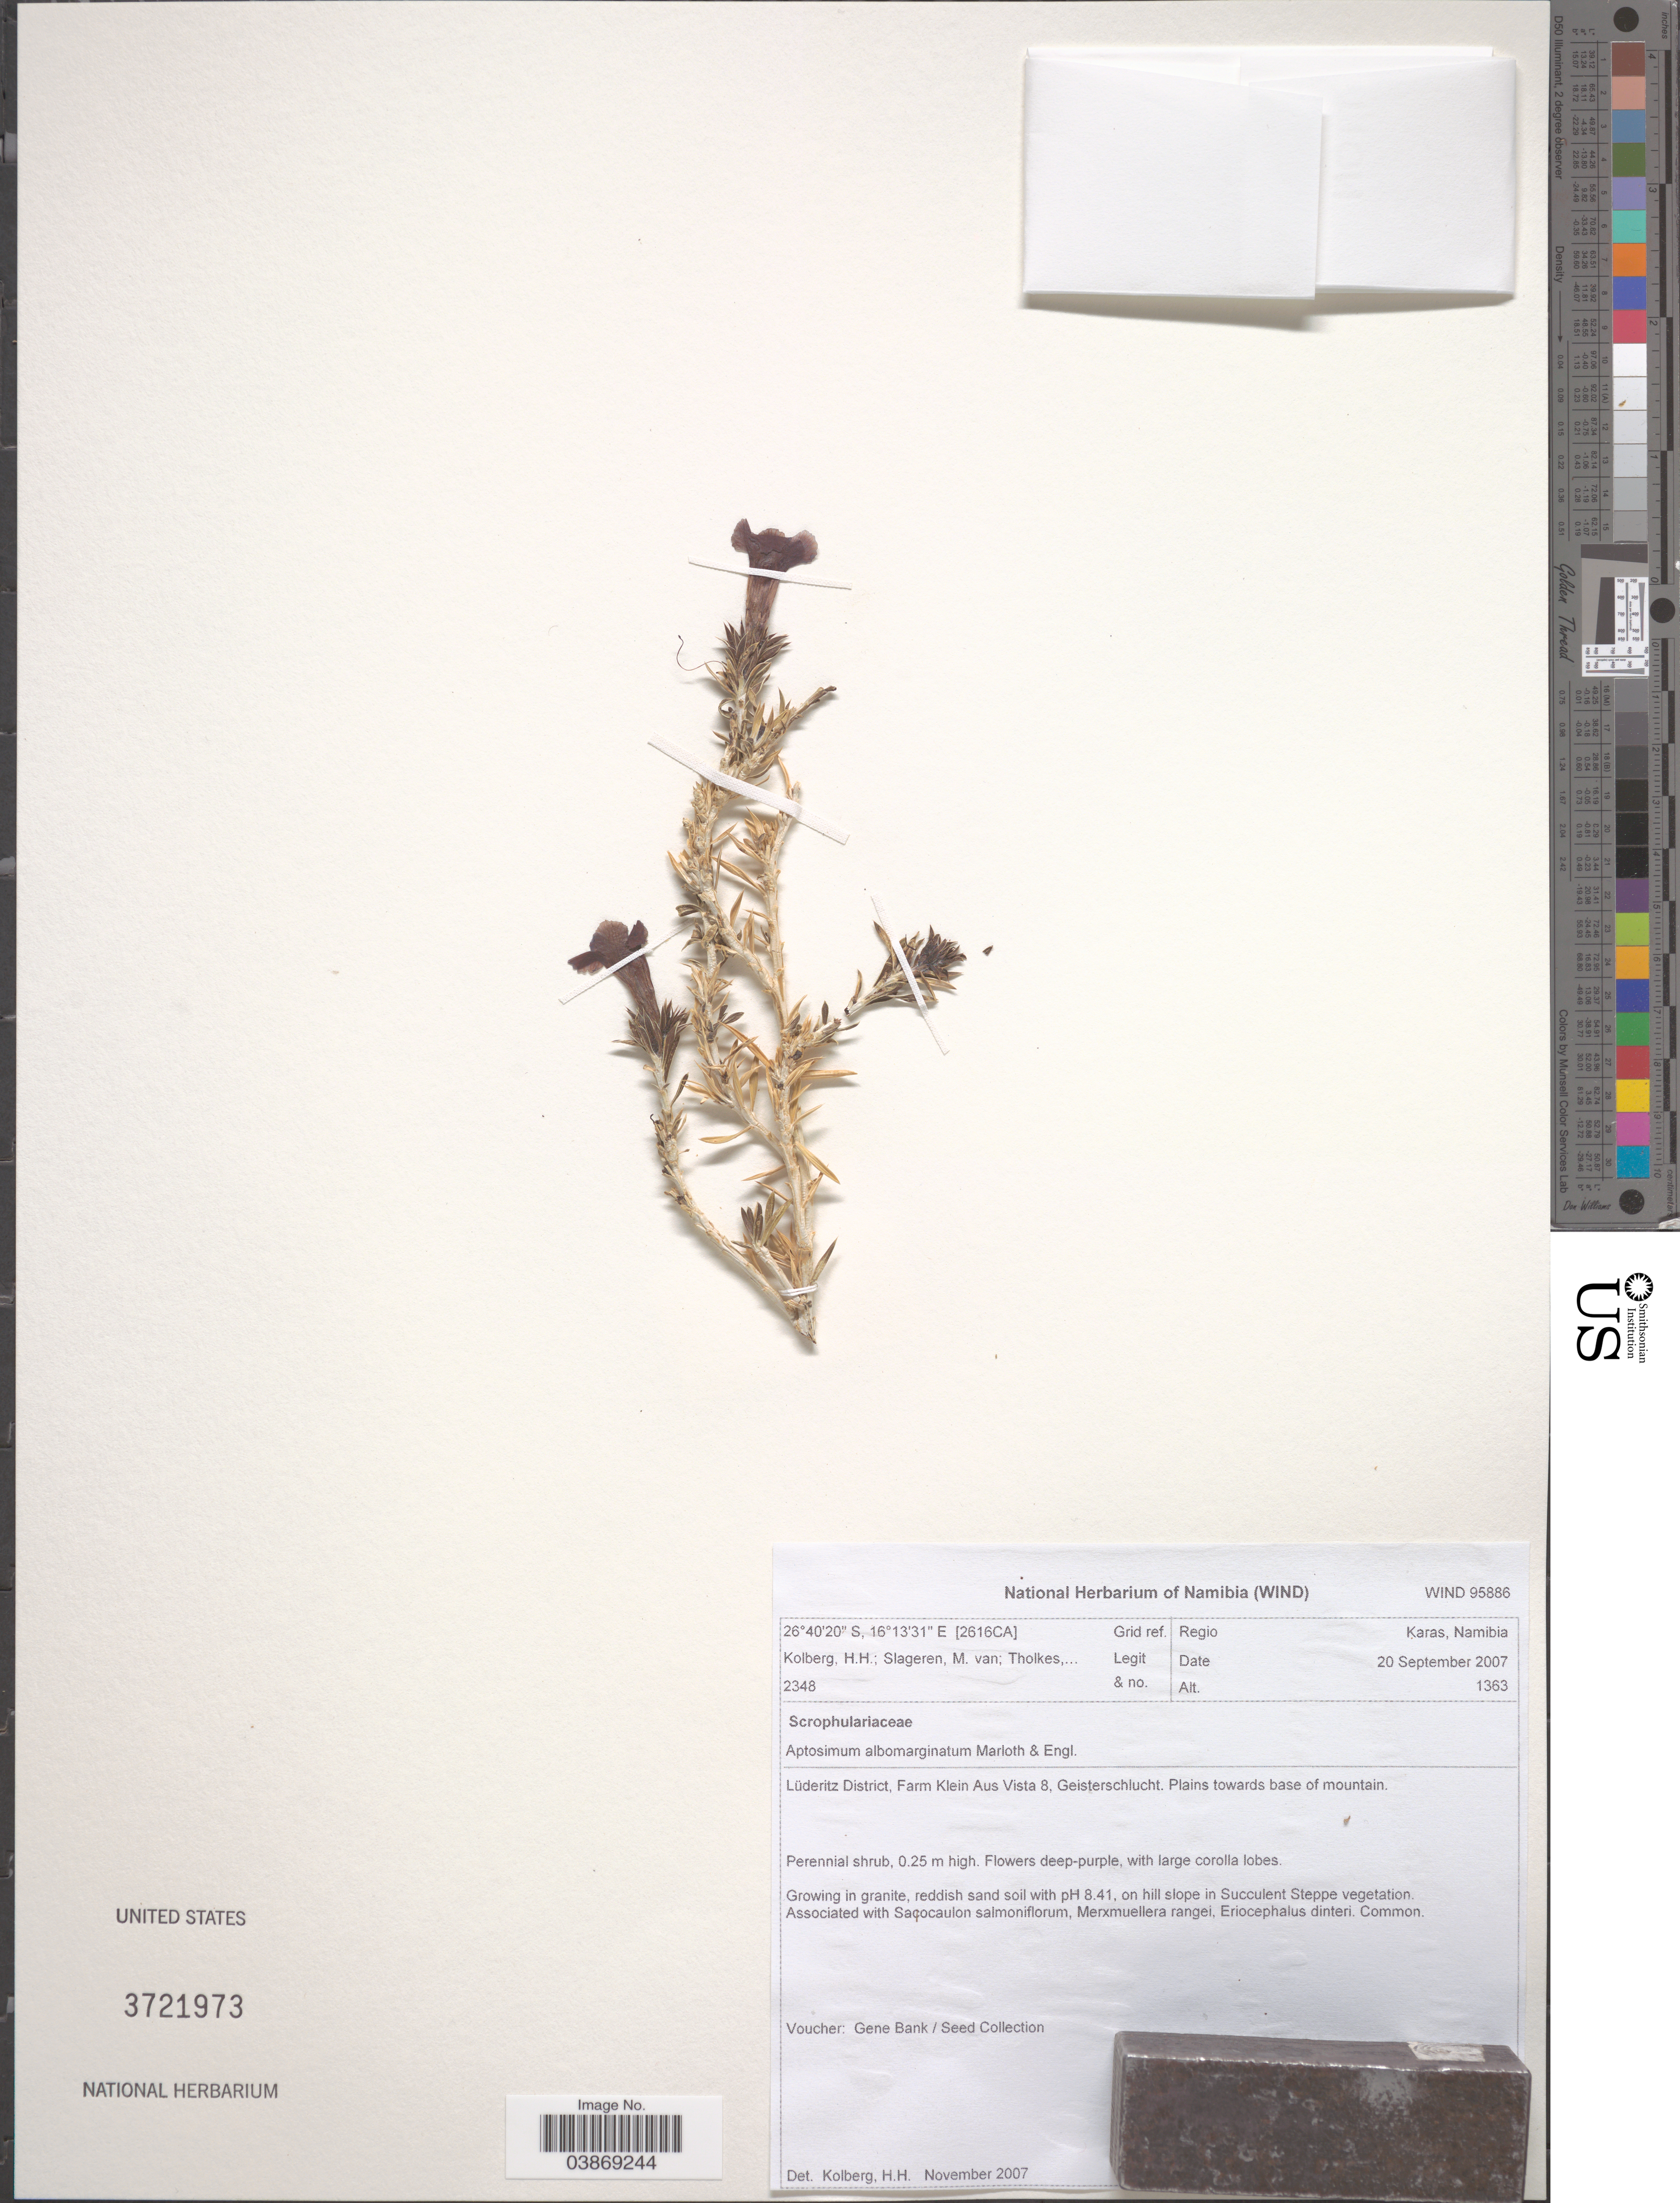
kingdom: Plantae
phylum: Tracheophyta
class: Magnoliopsida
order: Lamiales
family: Scrophulariaceae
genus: Aptosimum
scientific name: Aptosimum albomarginatum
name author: Marloth & Engl.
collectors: H. H. Kolberg, M. Slageren & Tholkes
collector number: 2348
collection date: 2007-09-20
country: Namibia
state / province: Karas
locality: Grid ref. [2616CA]. Regio Karas. Lüderitz District, Farm Klein Aus Vista 9, Geisterschlucht.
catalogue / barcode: US 3721973